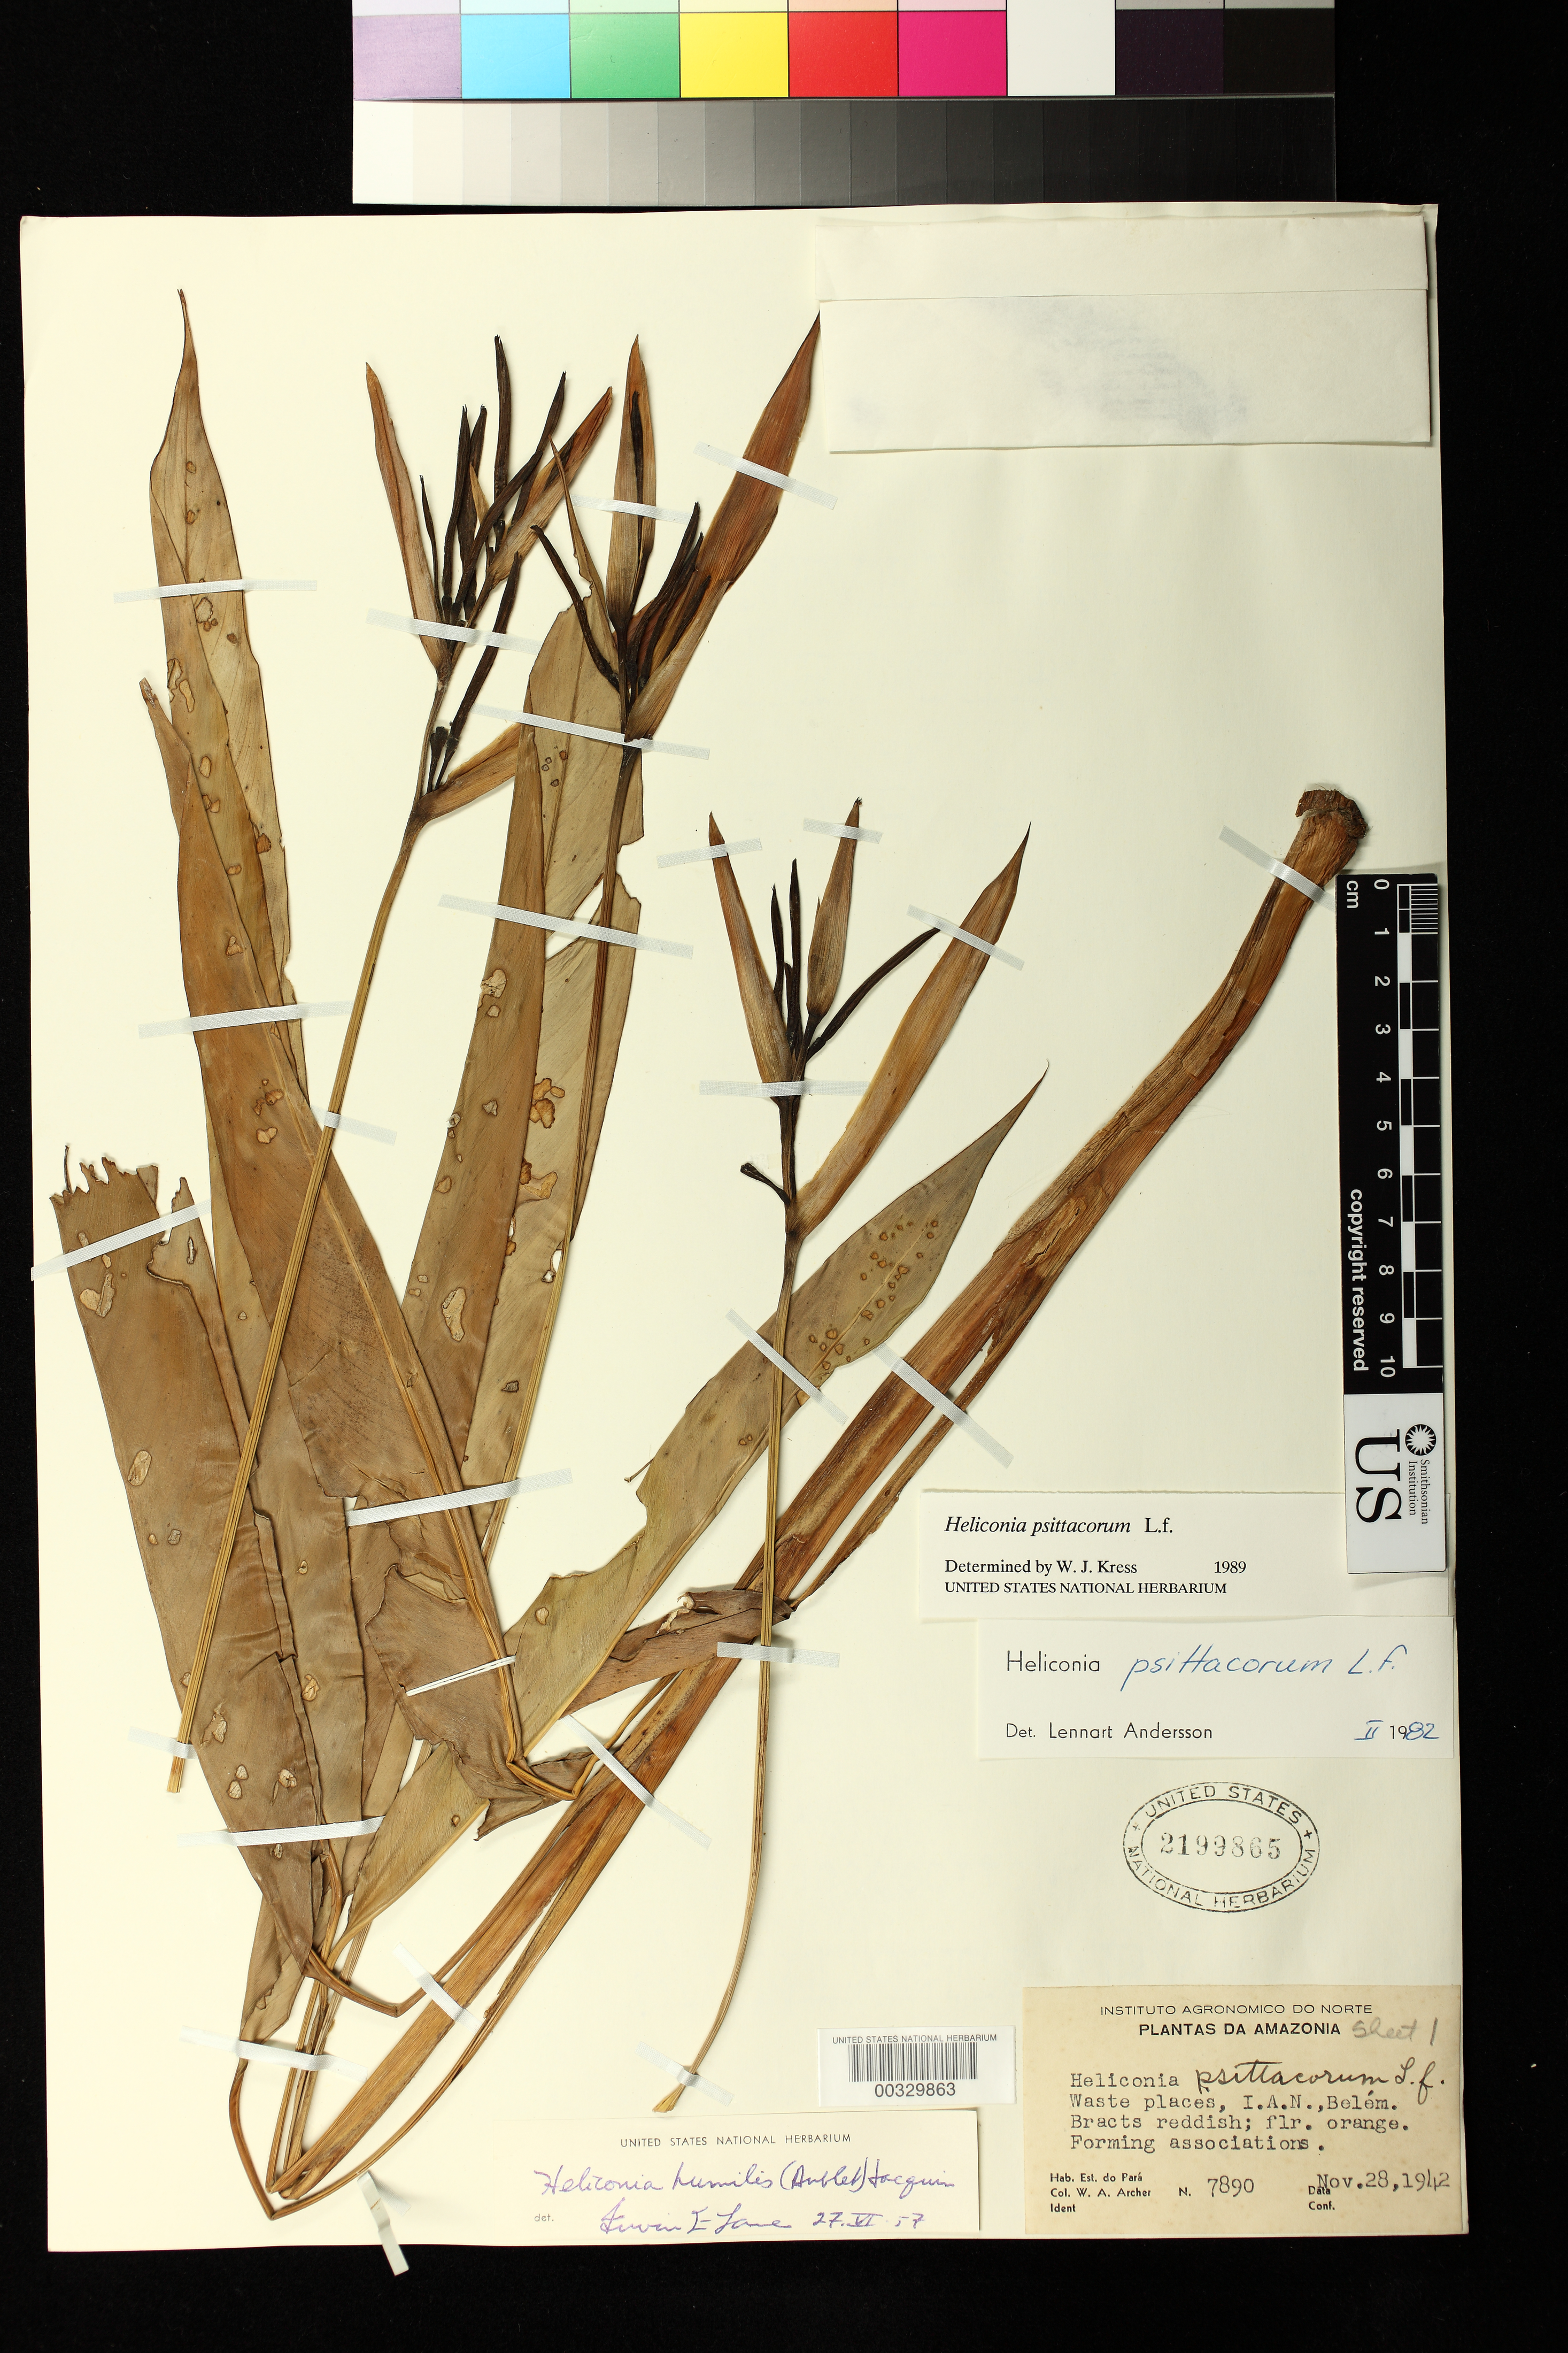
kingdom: Plantae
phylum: Tracheophyta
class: Liliopsida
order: Zingiberales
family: Heliconiaceae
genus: Heliconia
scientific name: Heliconia psittacorum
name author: L. f.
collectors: W. A. Archer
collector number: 7890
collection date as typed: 28 Nov 1942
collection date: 1942-11-28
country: Brazil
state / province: Pará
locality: Waste places, i.a.n., belem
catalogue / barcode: US 2199865